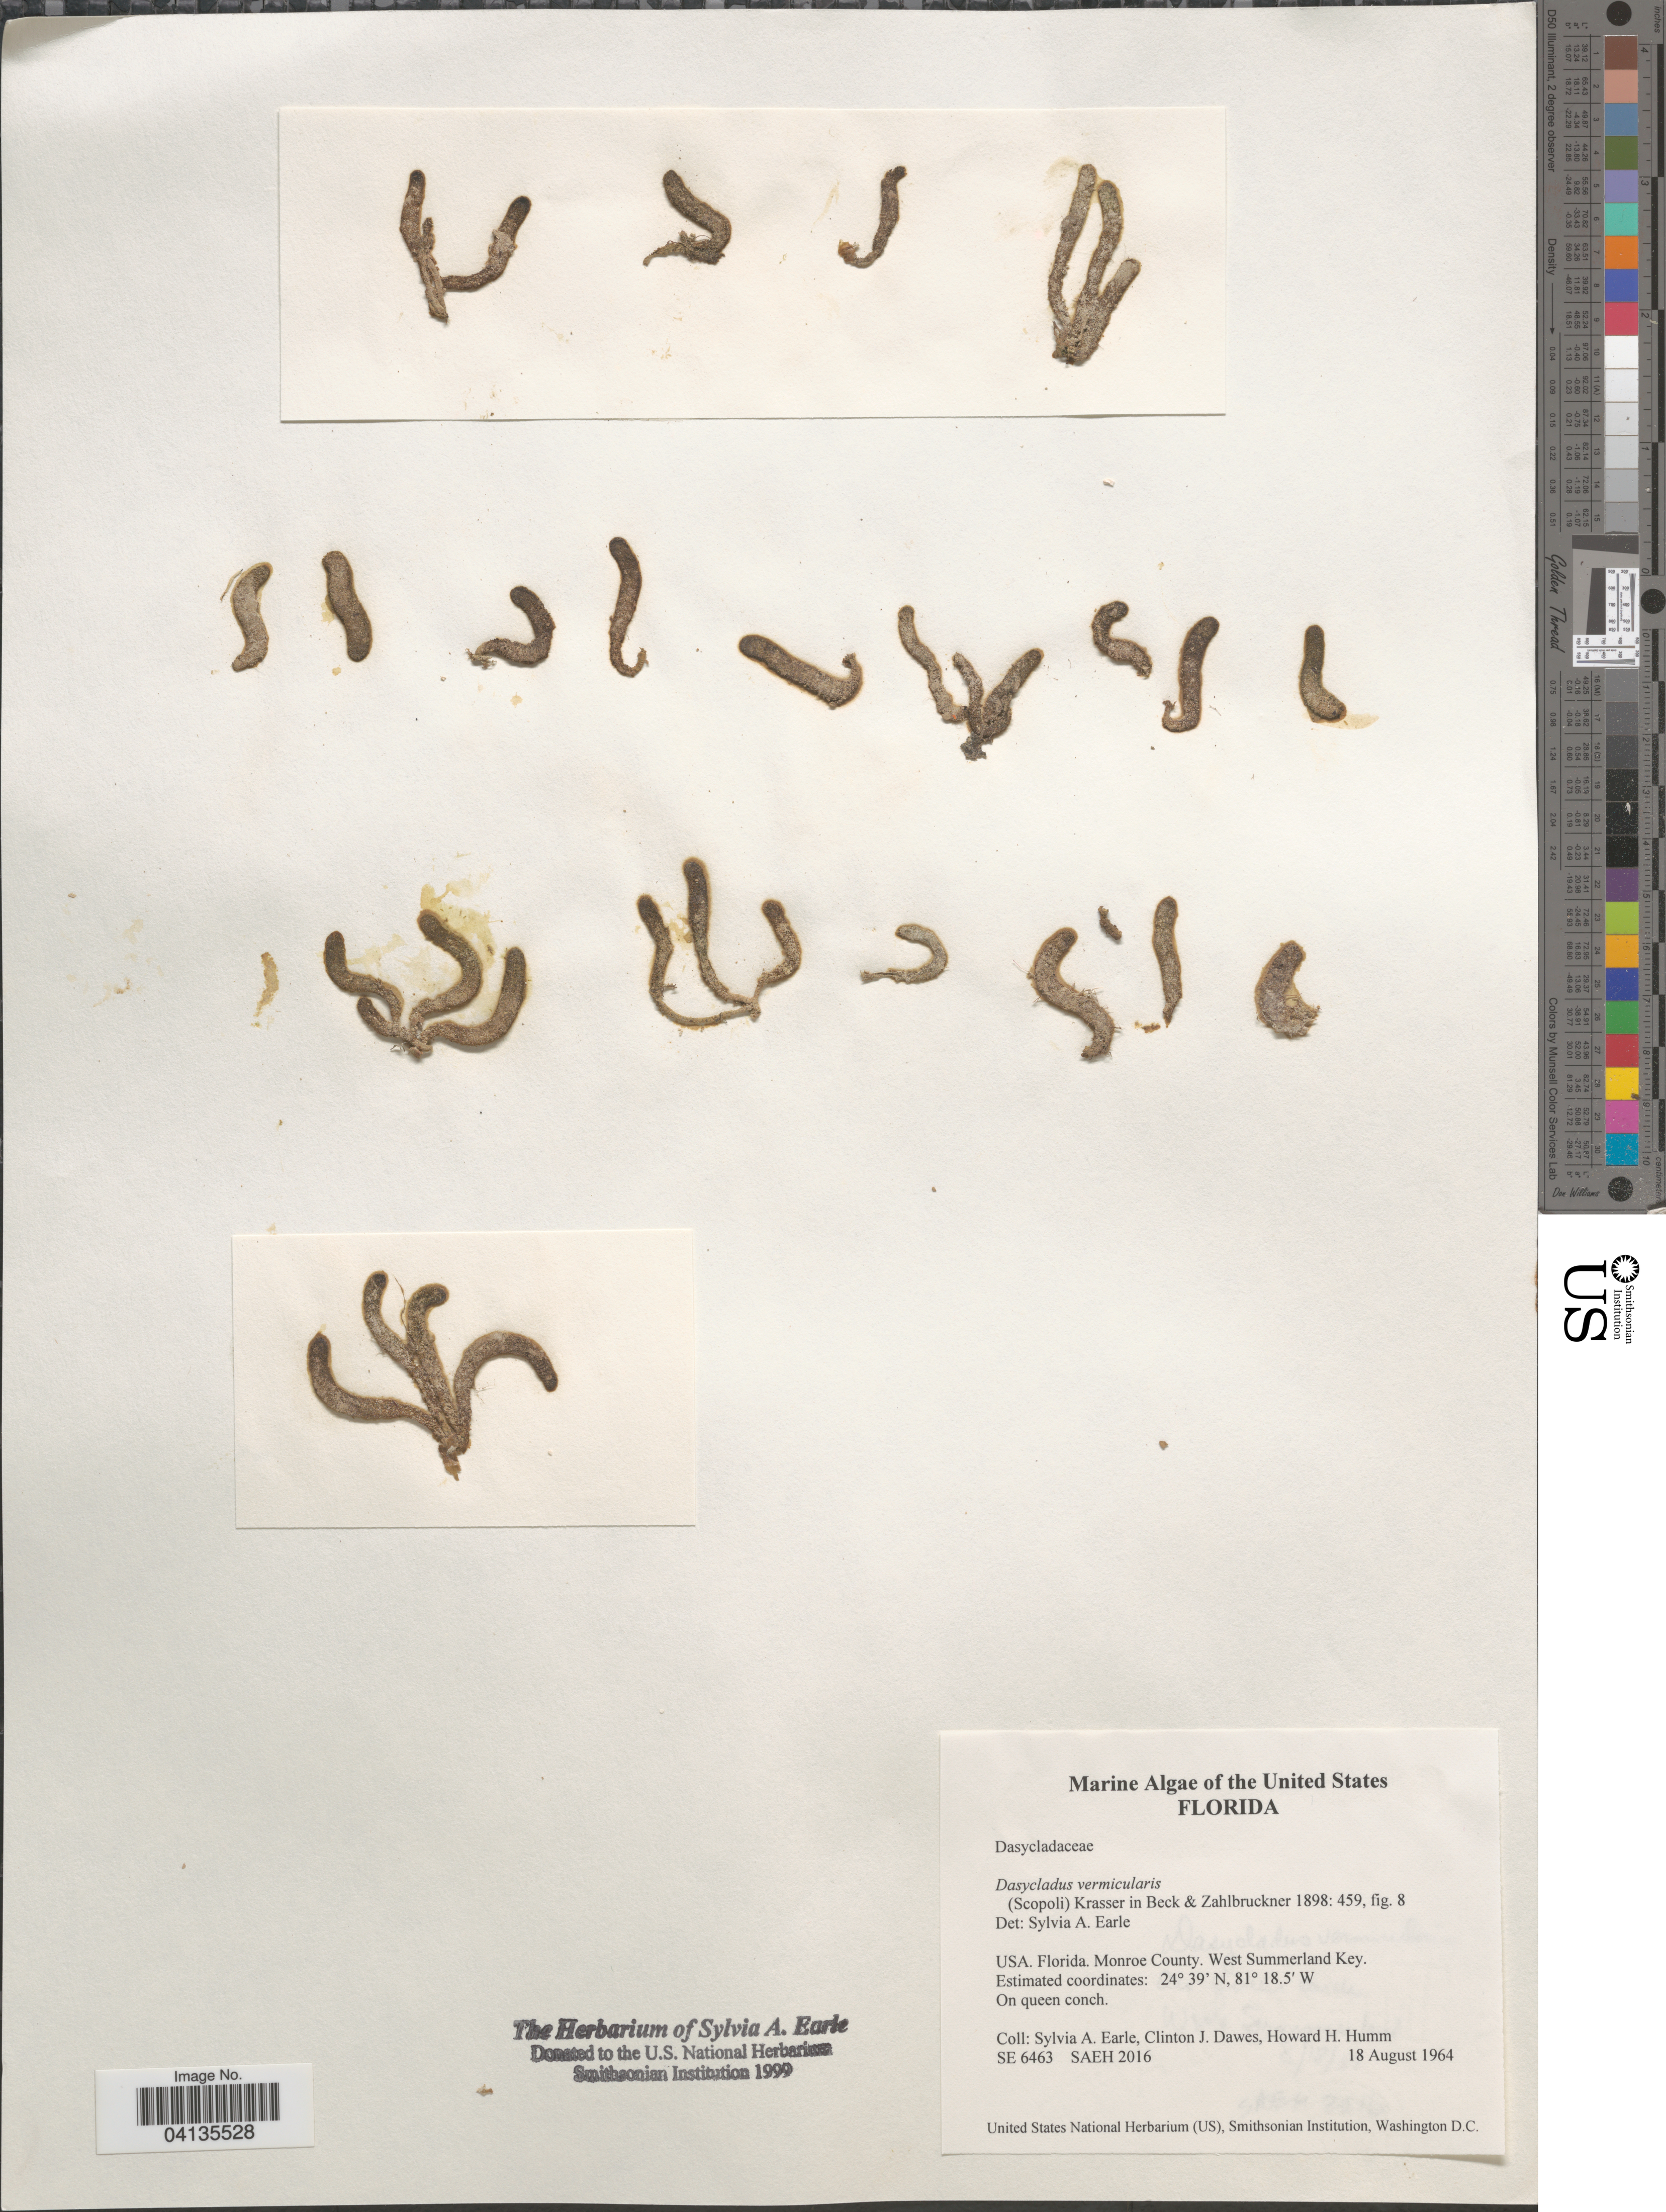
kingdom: Plantae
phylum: Chlorophyta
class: Ulvophyceae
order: Dasycladales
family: Dasycladaceae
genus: Dasycladus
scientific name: Dasycladus vermicularis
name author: (Scop.) Krasser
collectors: S. A. Earle & H. Humm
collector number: SE6463/SAEH2016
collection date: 1964-08-18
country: United States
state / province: Florida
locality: Monroe County. West Summerland Key.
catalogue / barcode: US 329122